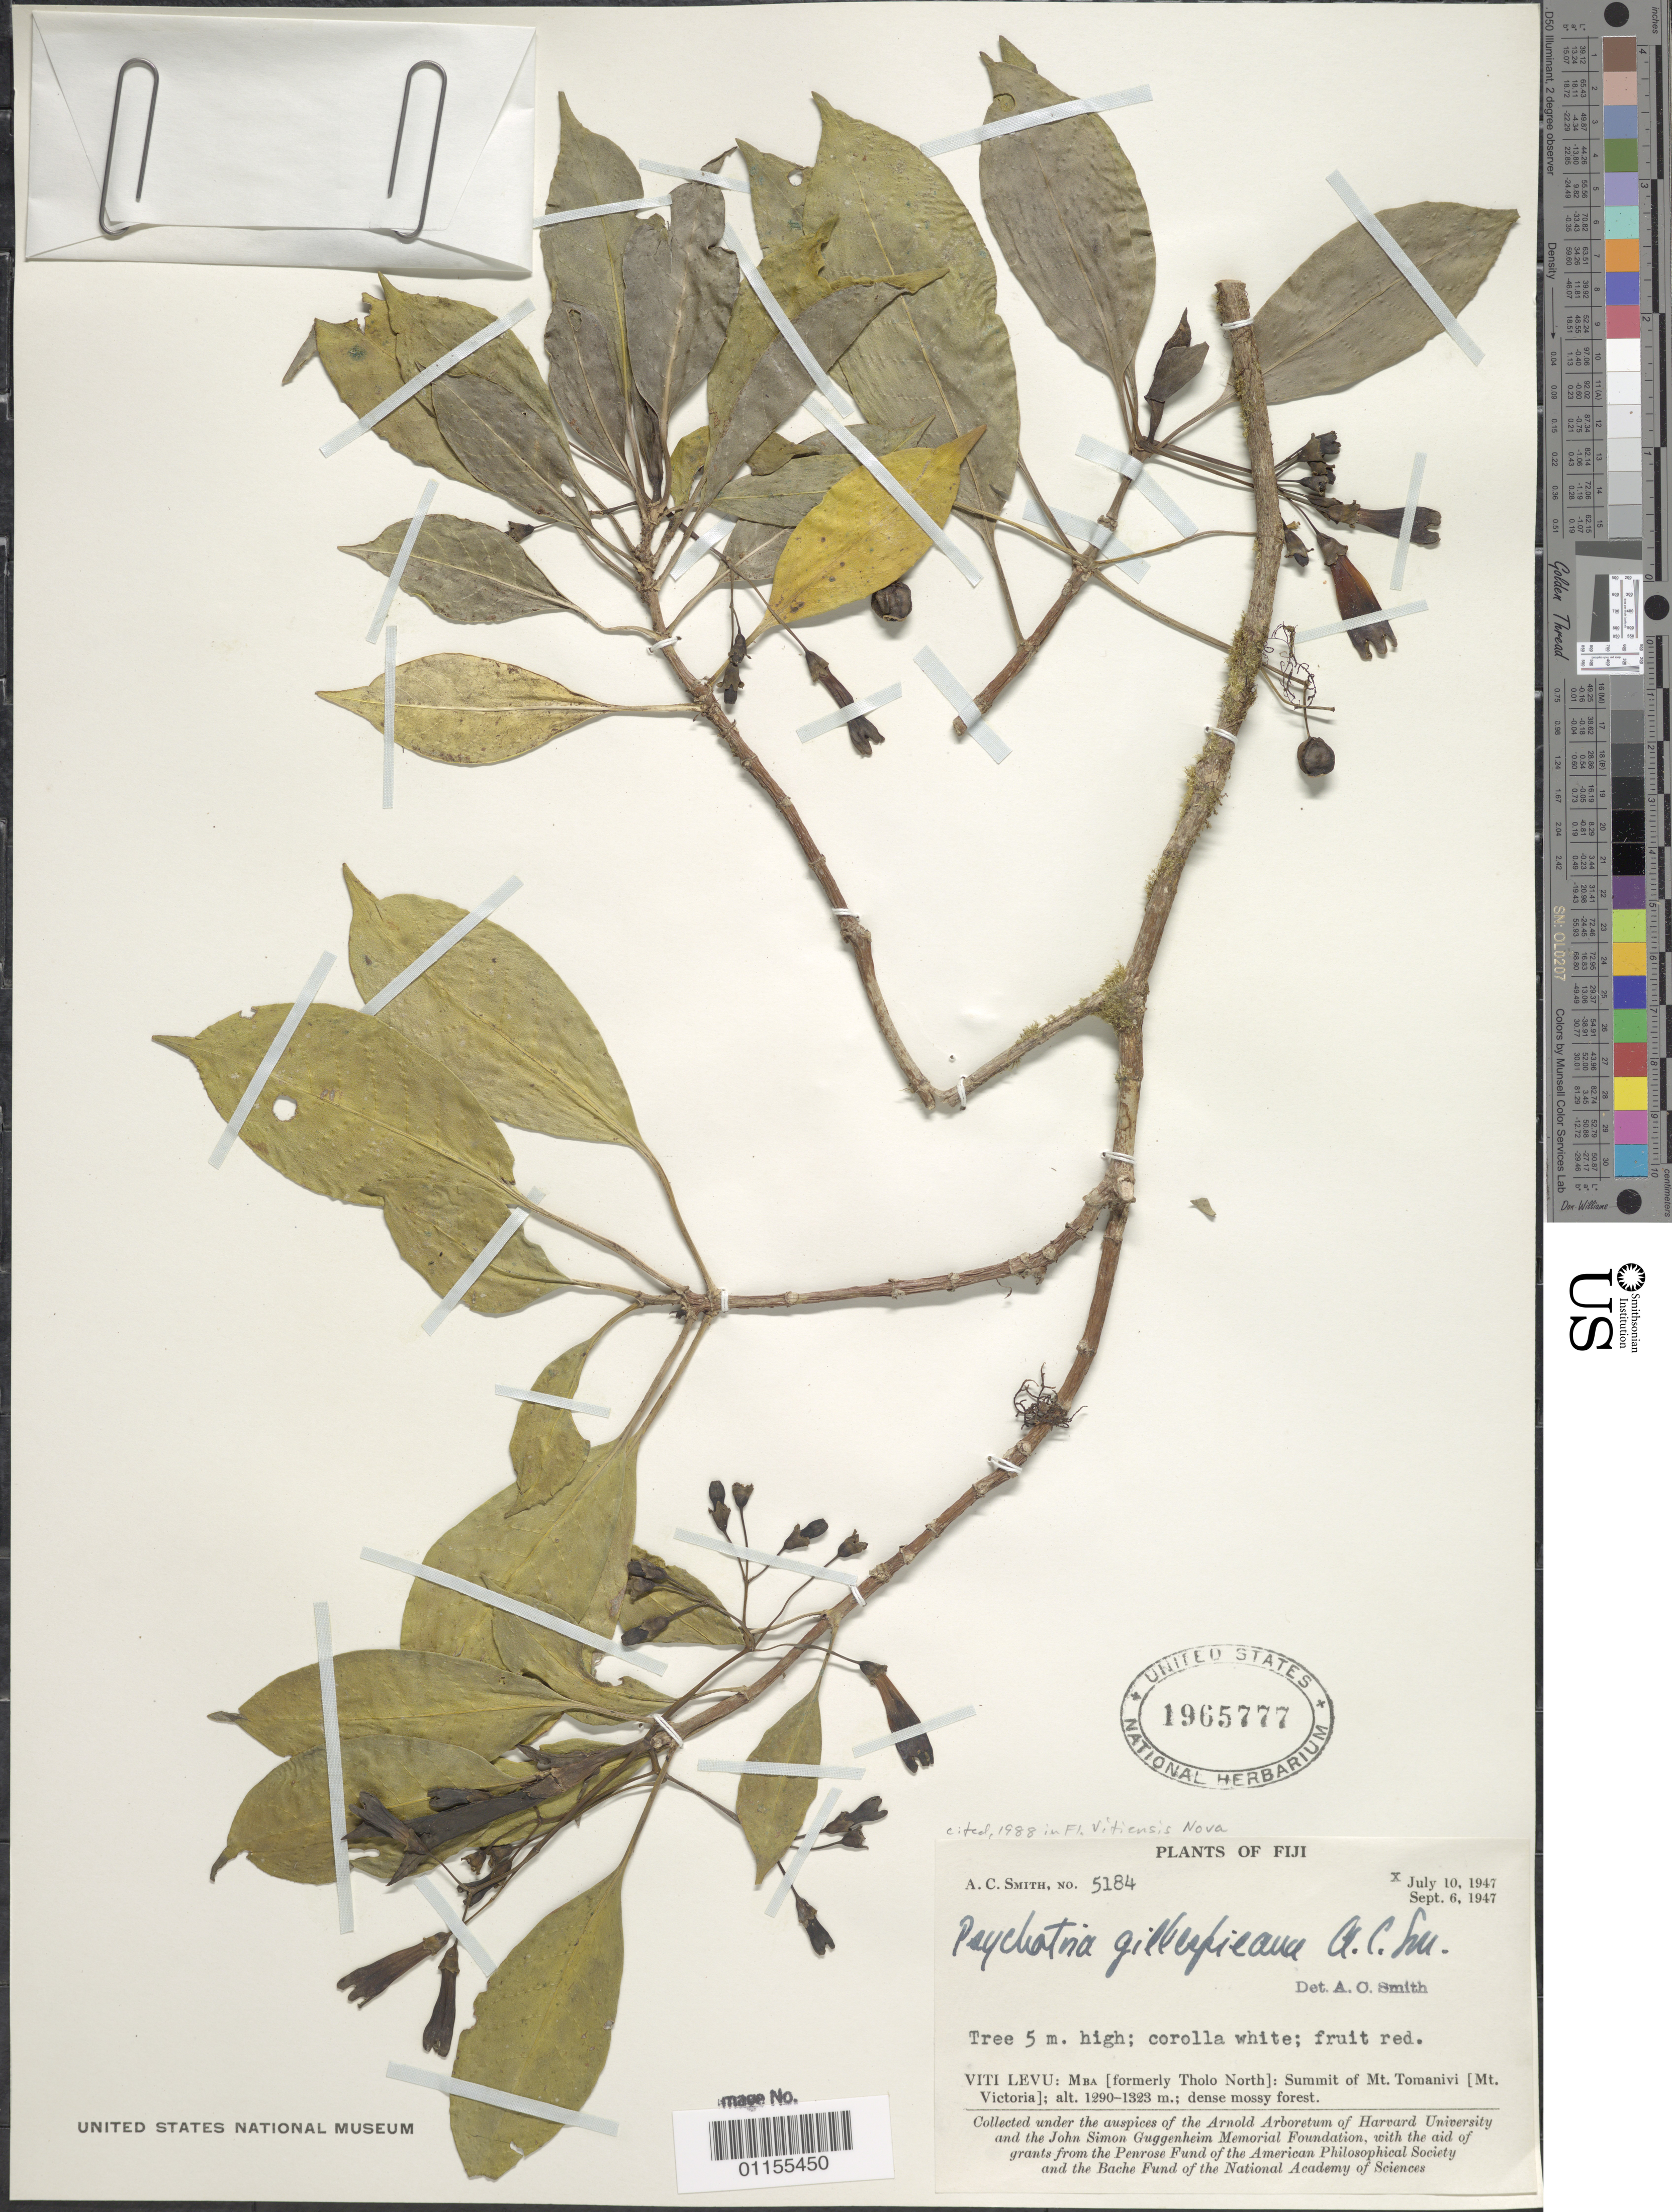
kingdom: Plantae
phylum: Tracheophyta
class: Magnoliopsida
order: Gentianales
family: Rubiaceae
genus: Psychotria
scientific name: Psychotria gillespieana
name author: A.C. Sm.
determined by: Smith, A. C.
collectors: A. C. Smith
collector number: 5184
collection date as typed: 10 Jul 1947 to 06 Sep 1947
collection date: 1947-07-10/1947-09-06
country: Fiji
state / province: Mba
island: Viti Levu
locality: Summit of mt. tomanivi (mt. victoria).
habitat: Dense mossy forest.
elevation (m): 1290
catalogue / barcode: US 1965777